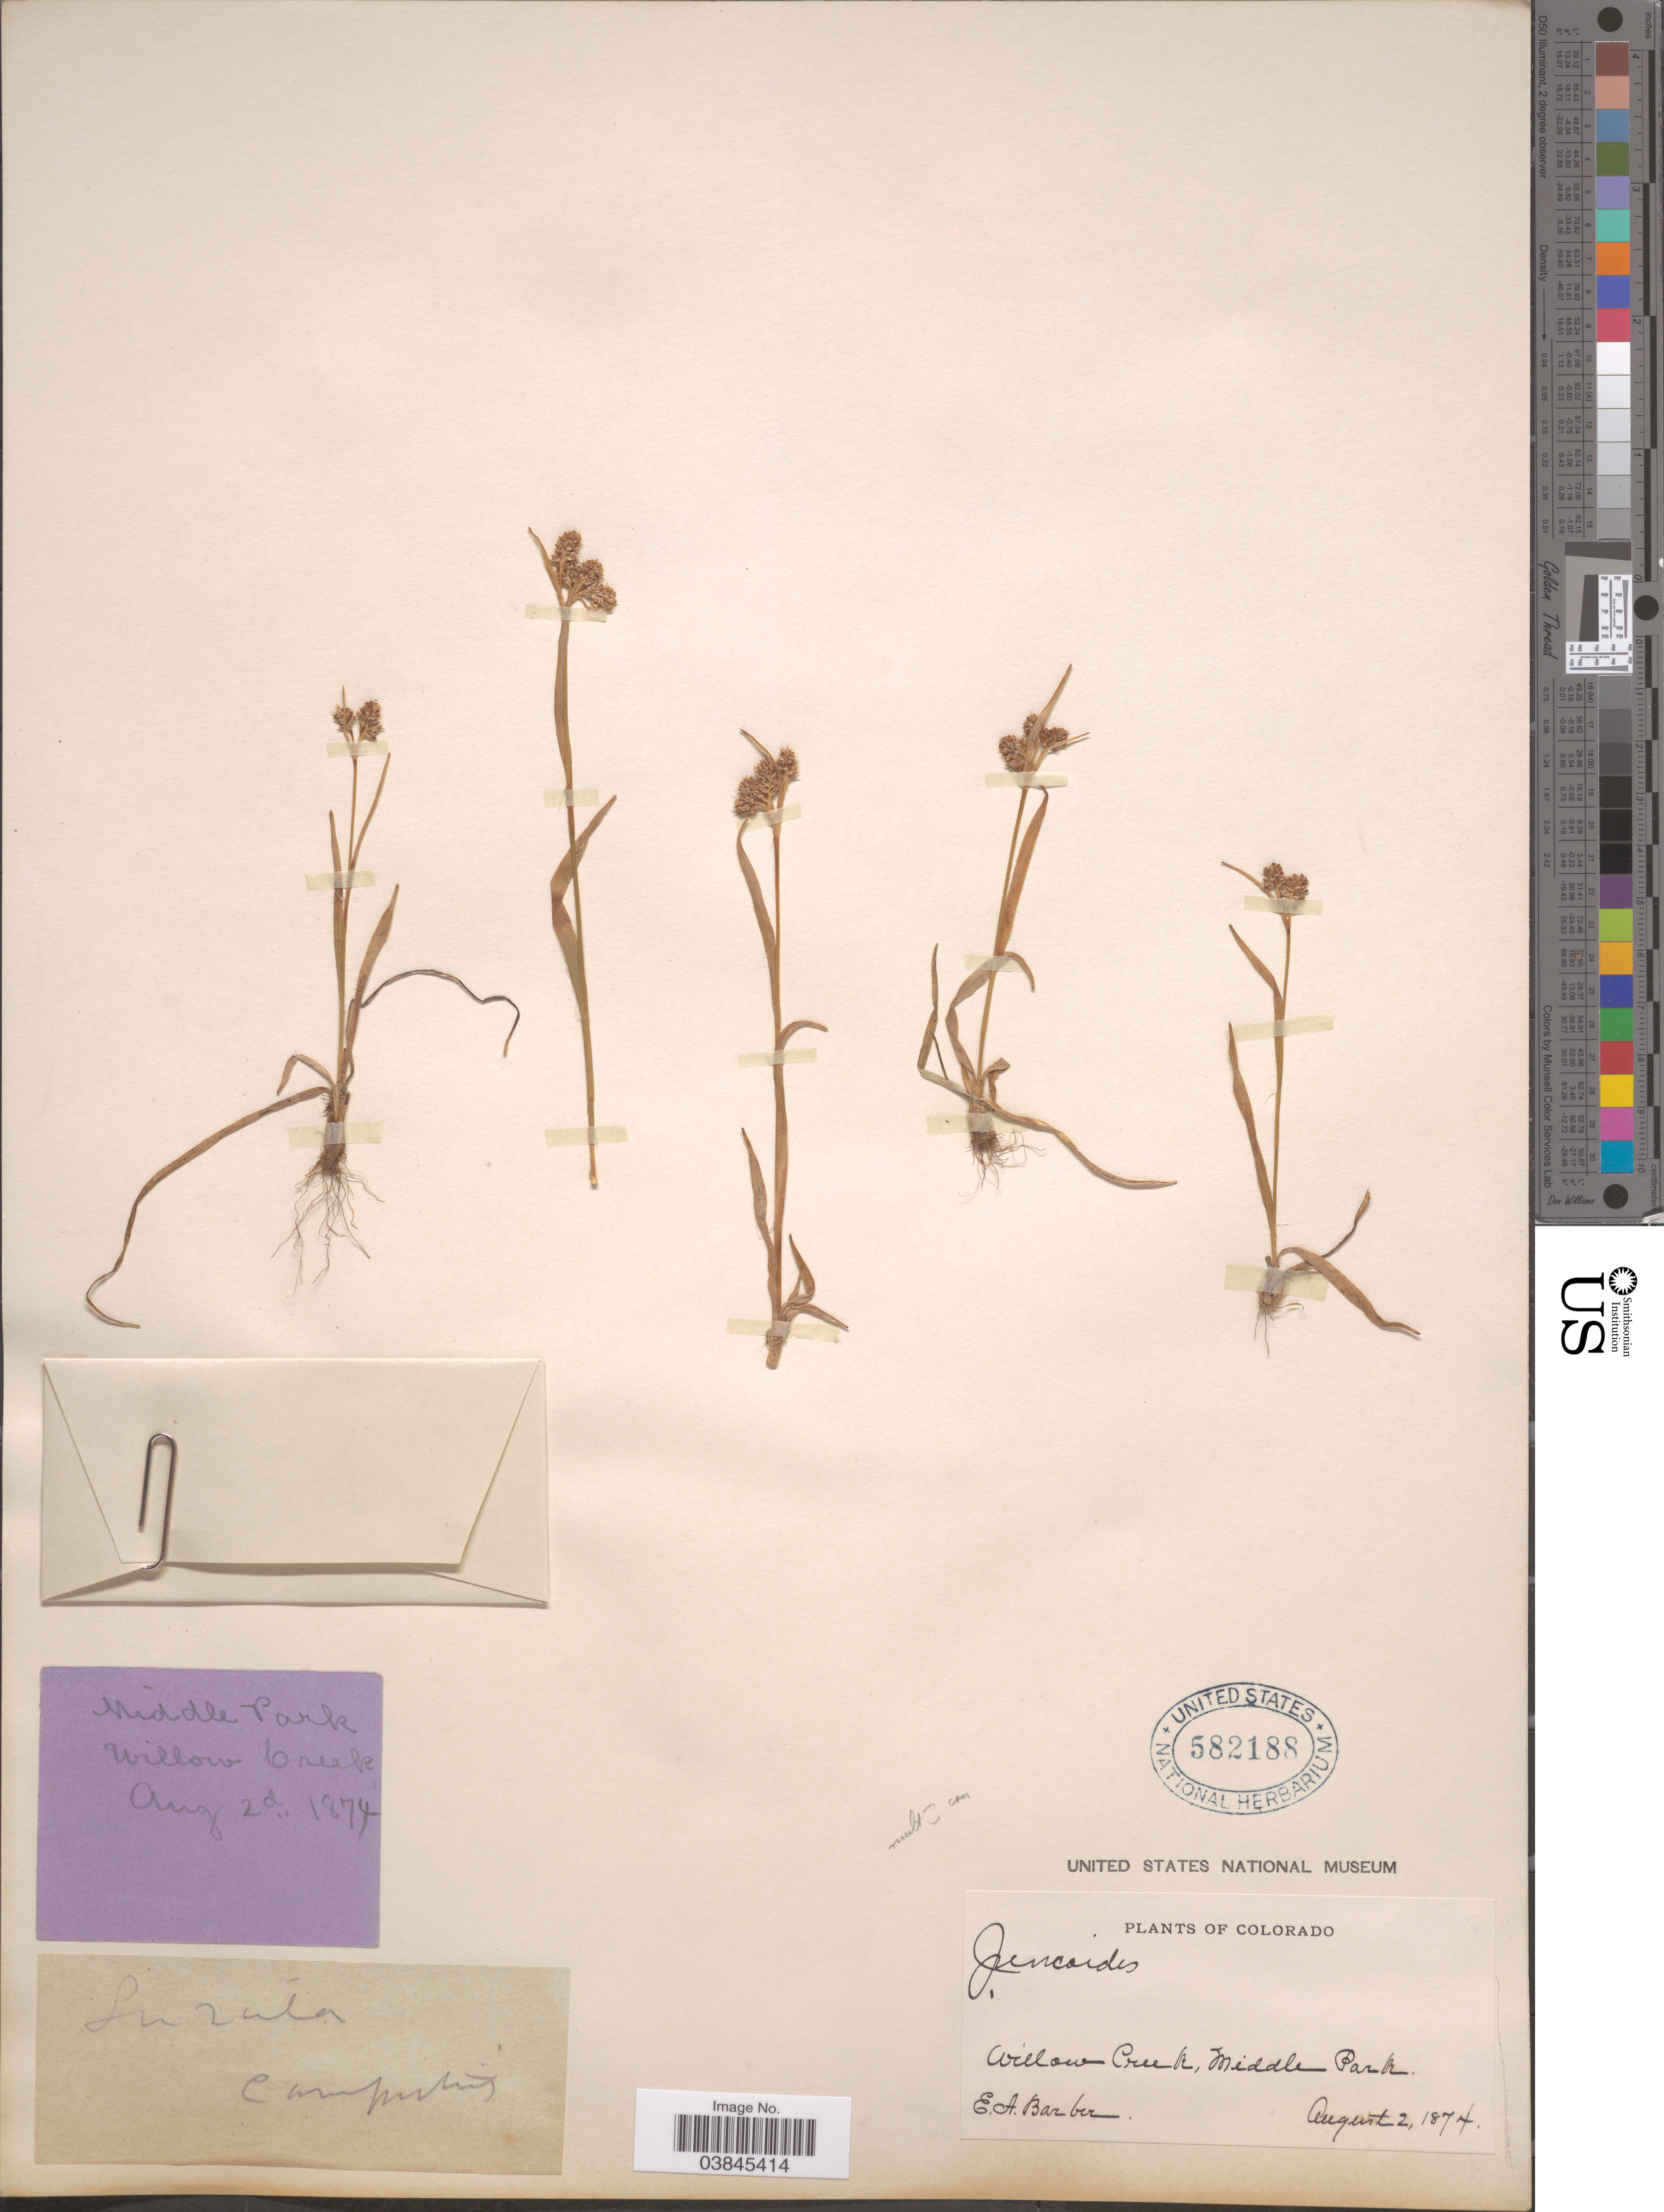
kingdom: Plantae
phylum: Tracheophyta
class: Liliopsida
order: Poales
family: Juncaceae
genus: Luzula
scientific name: Luzula campestris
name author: (L.) DC.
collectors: E. Barber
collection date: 1874-08-02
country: United States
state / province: Colorado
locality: Middle Park. Willow Creek.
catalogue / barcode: US 582188